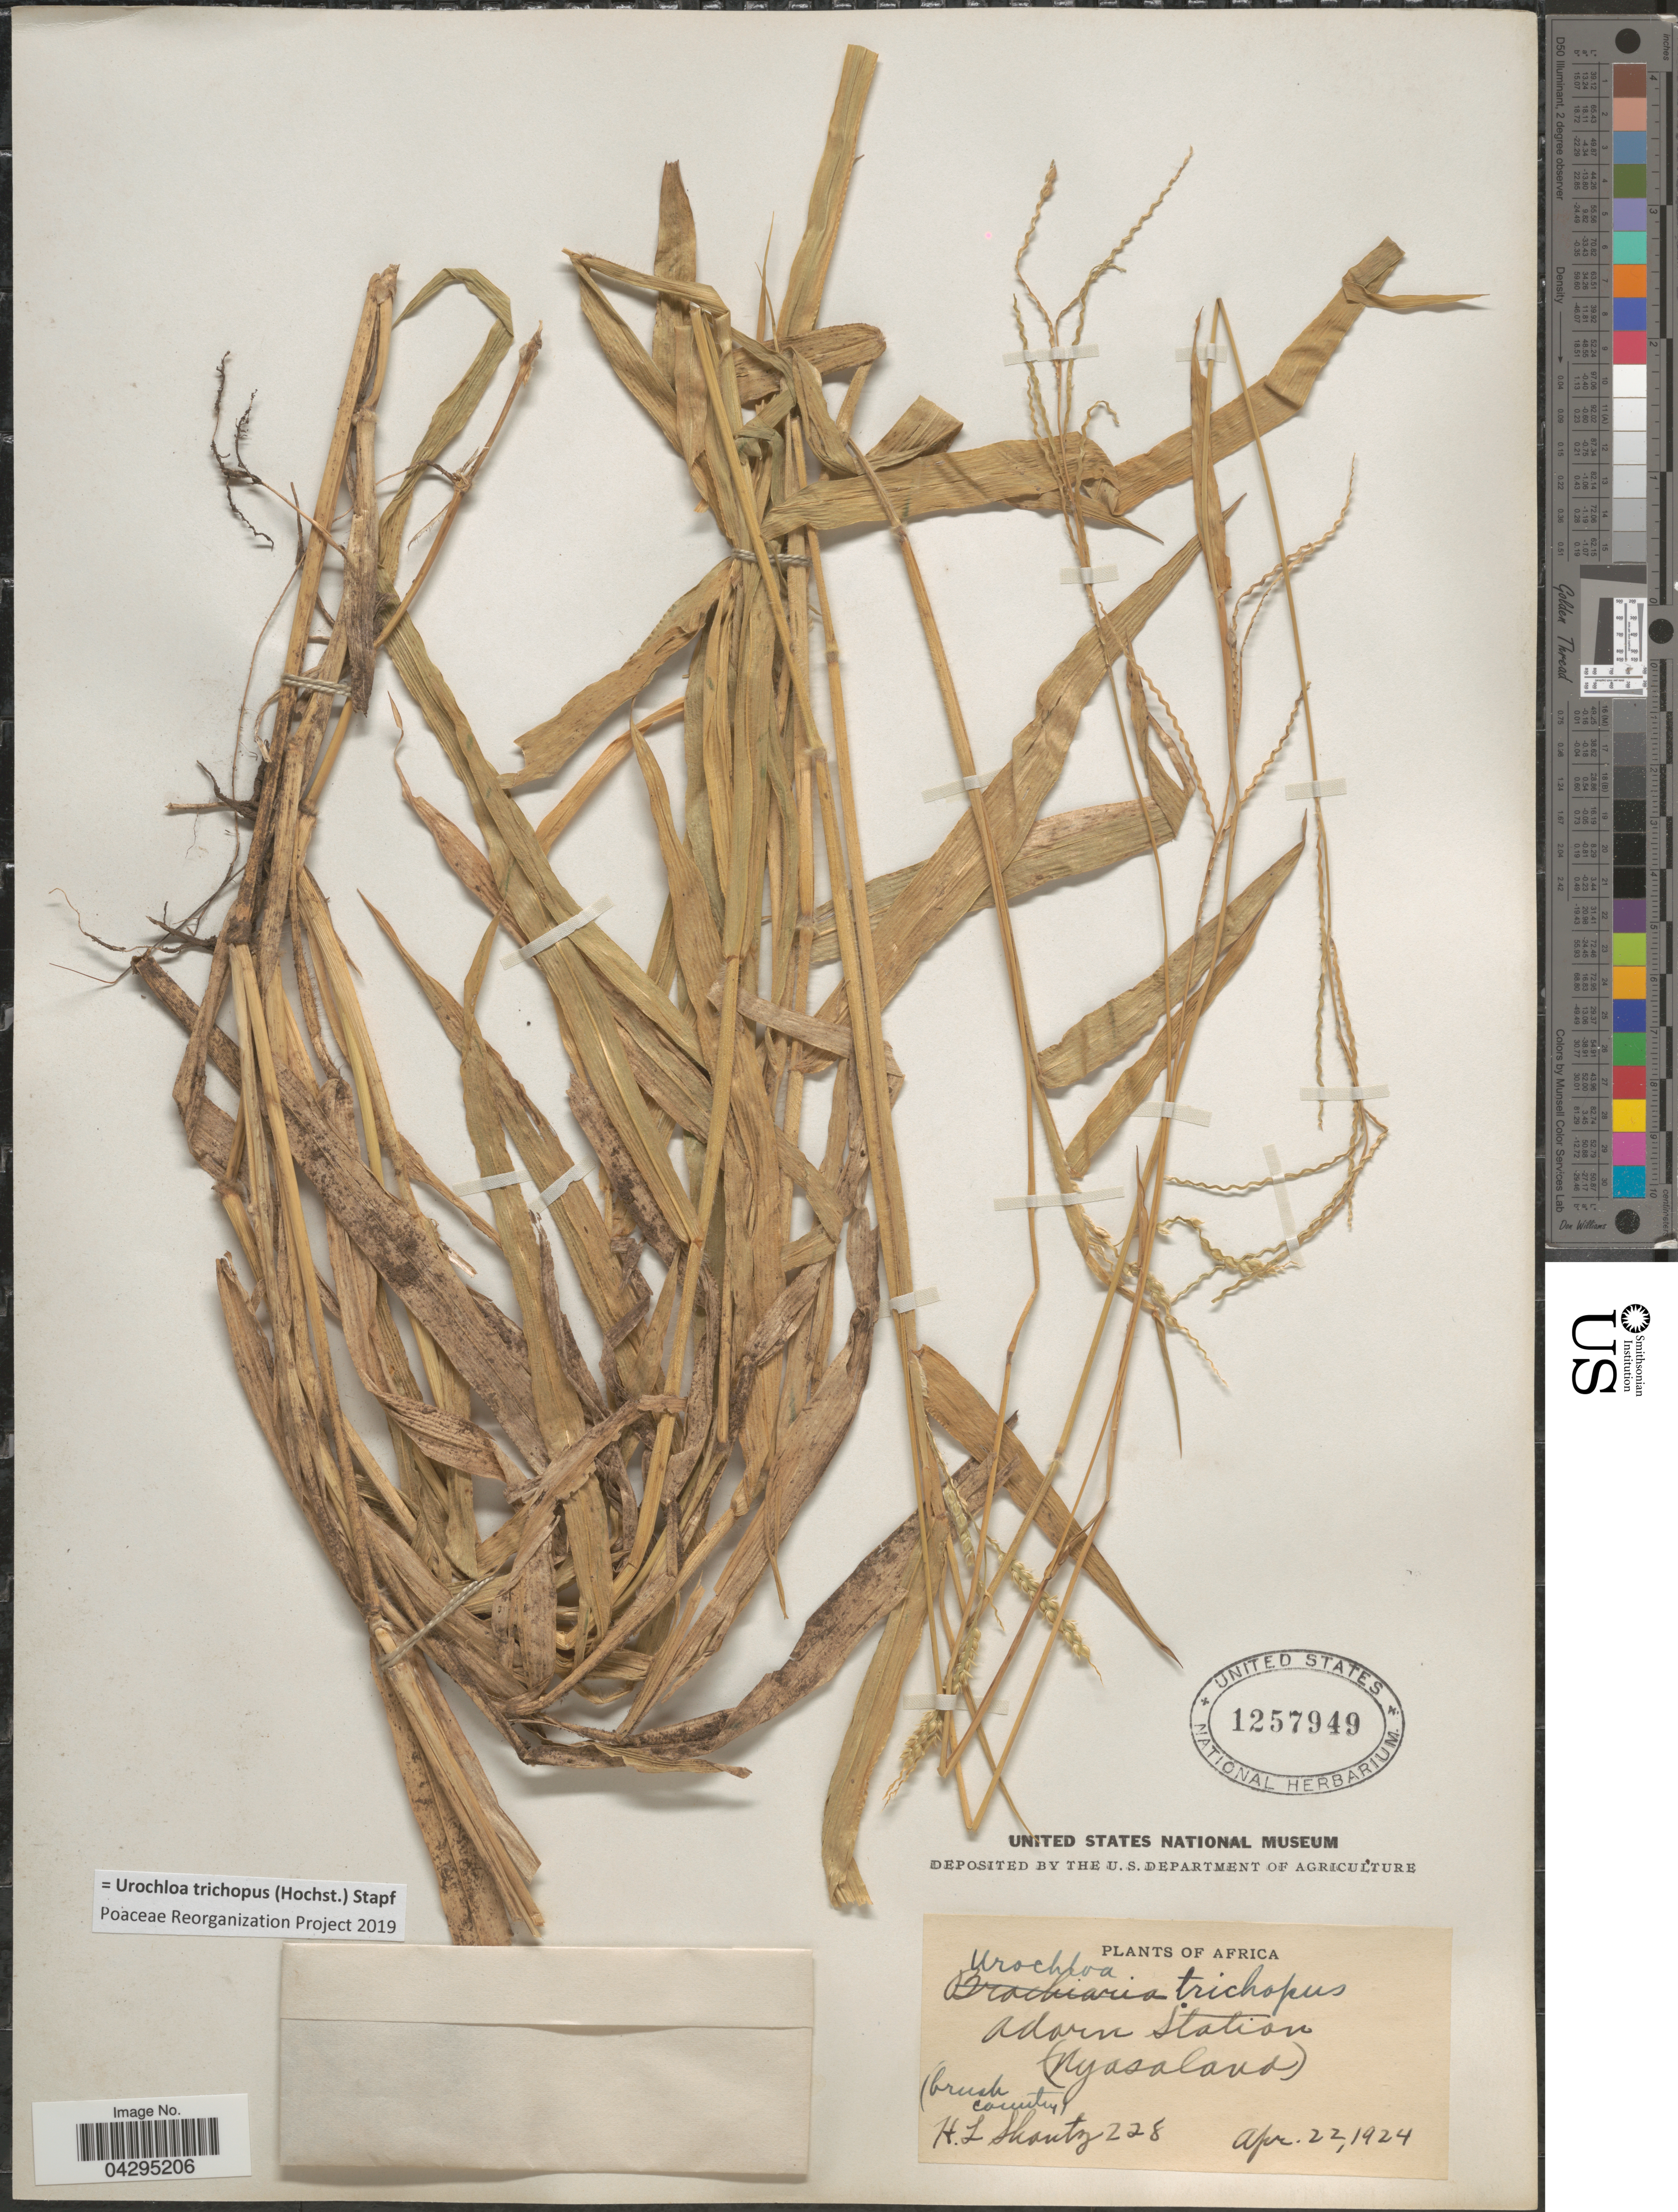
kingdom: Plantae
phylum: Tracheophyta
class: Liliopsida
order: Poales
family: Poaceae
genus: Urochloa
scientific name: Urochloa trichopus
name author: (Hochst.) Stapf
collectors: H. Shantz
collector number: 228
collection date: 1924-04-22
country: Malawi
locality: Adarn Station (Nyasaland).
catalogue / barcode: US 1257949